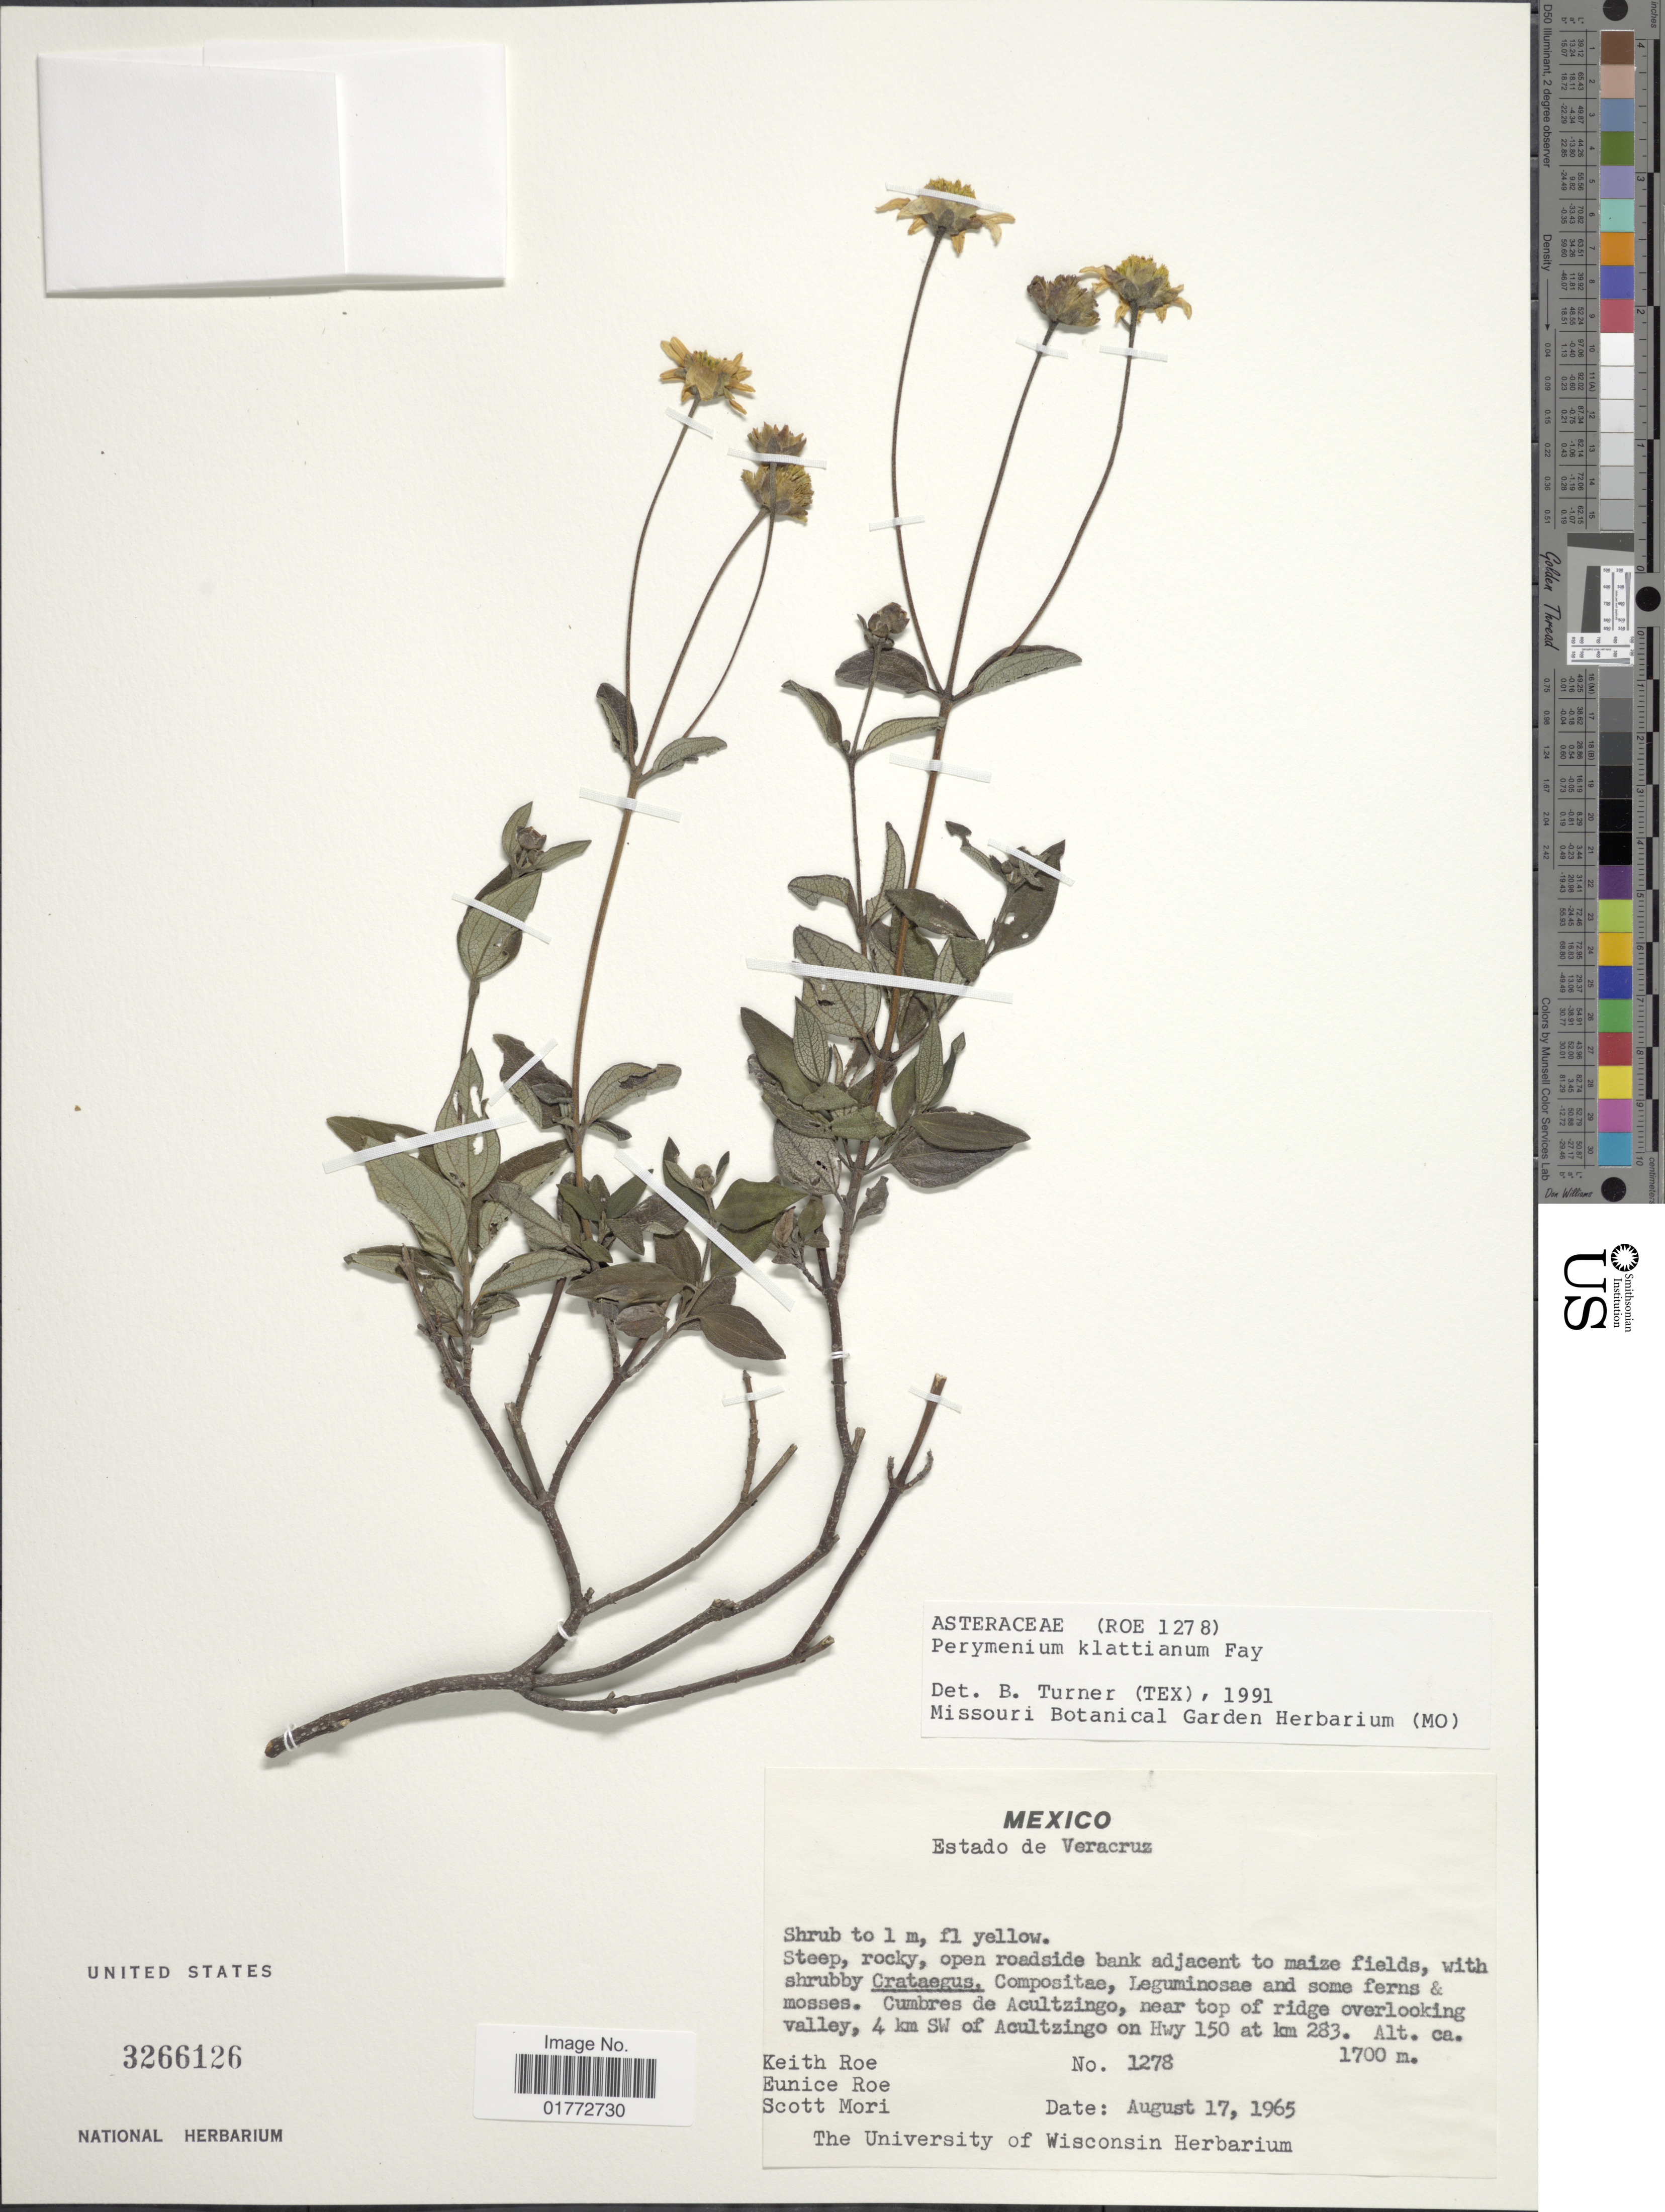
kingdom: Plantae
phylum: Tracheophyta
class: Magnoliopsida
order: Asterales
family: Asteraceae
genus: Perymenium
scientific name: Perymenium klattianum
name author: J.J. Fay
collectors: K. E. Roe, E. Roe & S. Mori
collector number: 1278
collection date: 1965-08-17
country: Mexico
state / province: Veracruz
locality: Cumbres de Acultzingo, near top of ridge overlooking valley, 4 km SW of Acultzingo on Hwy 150 at km 283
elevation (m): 1700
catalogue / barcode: US 3266126